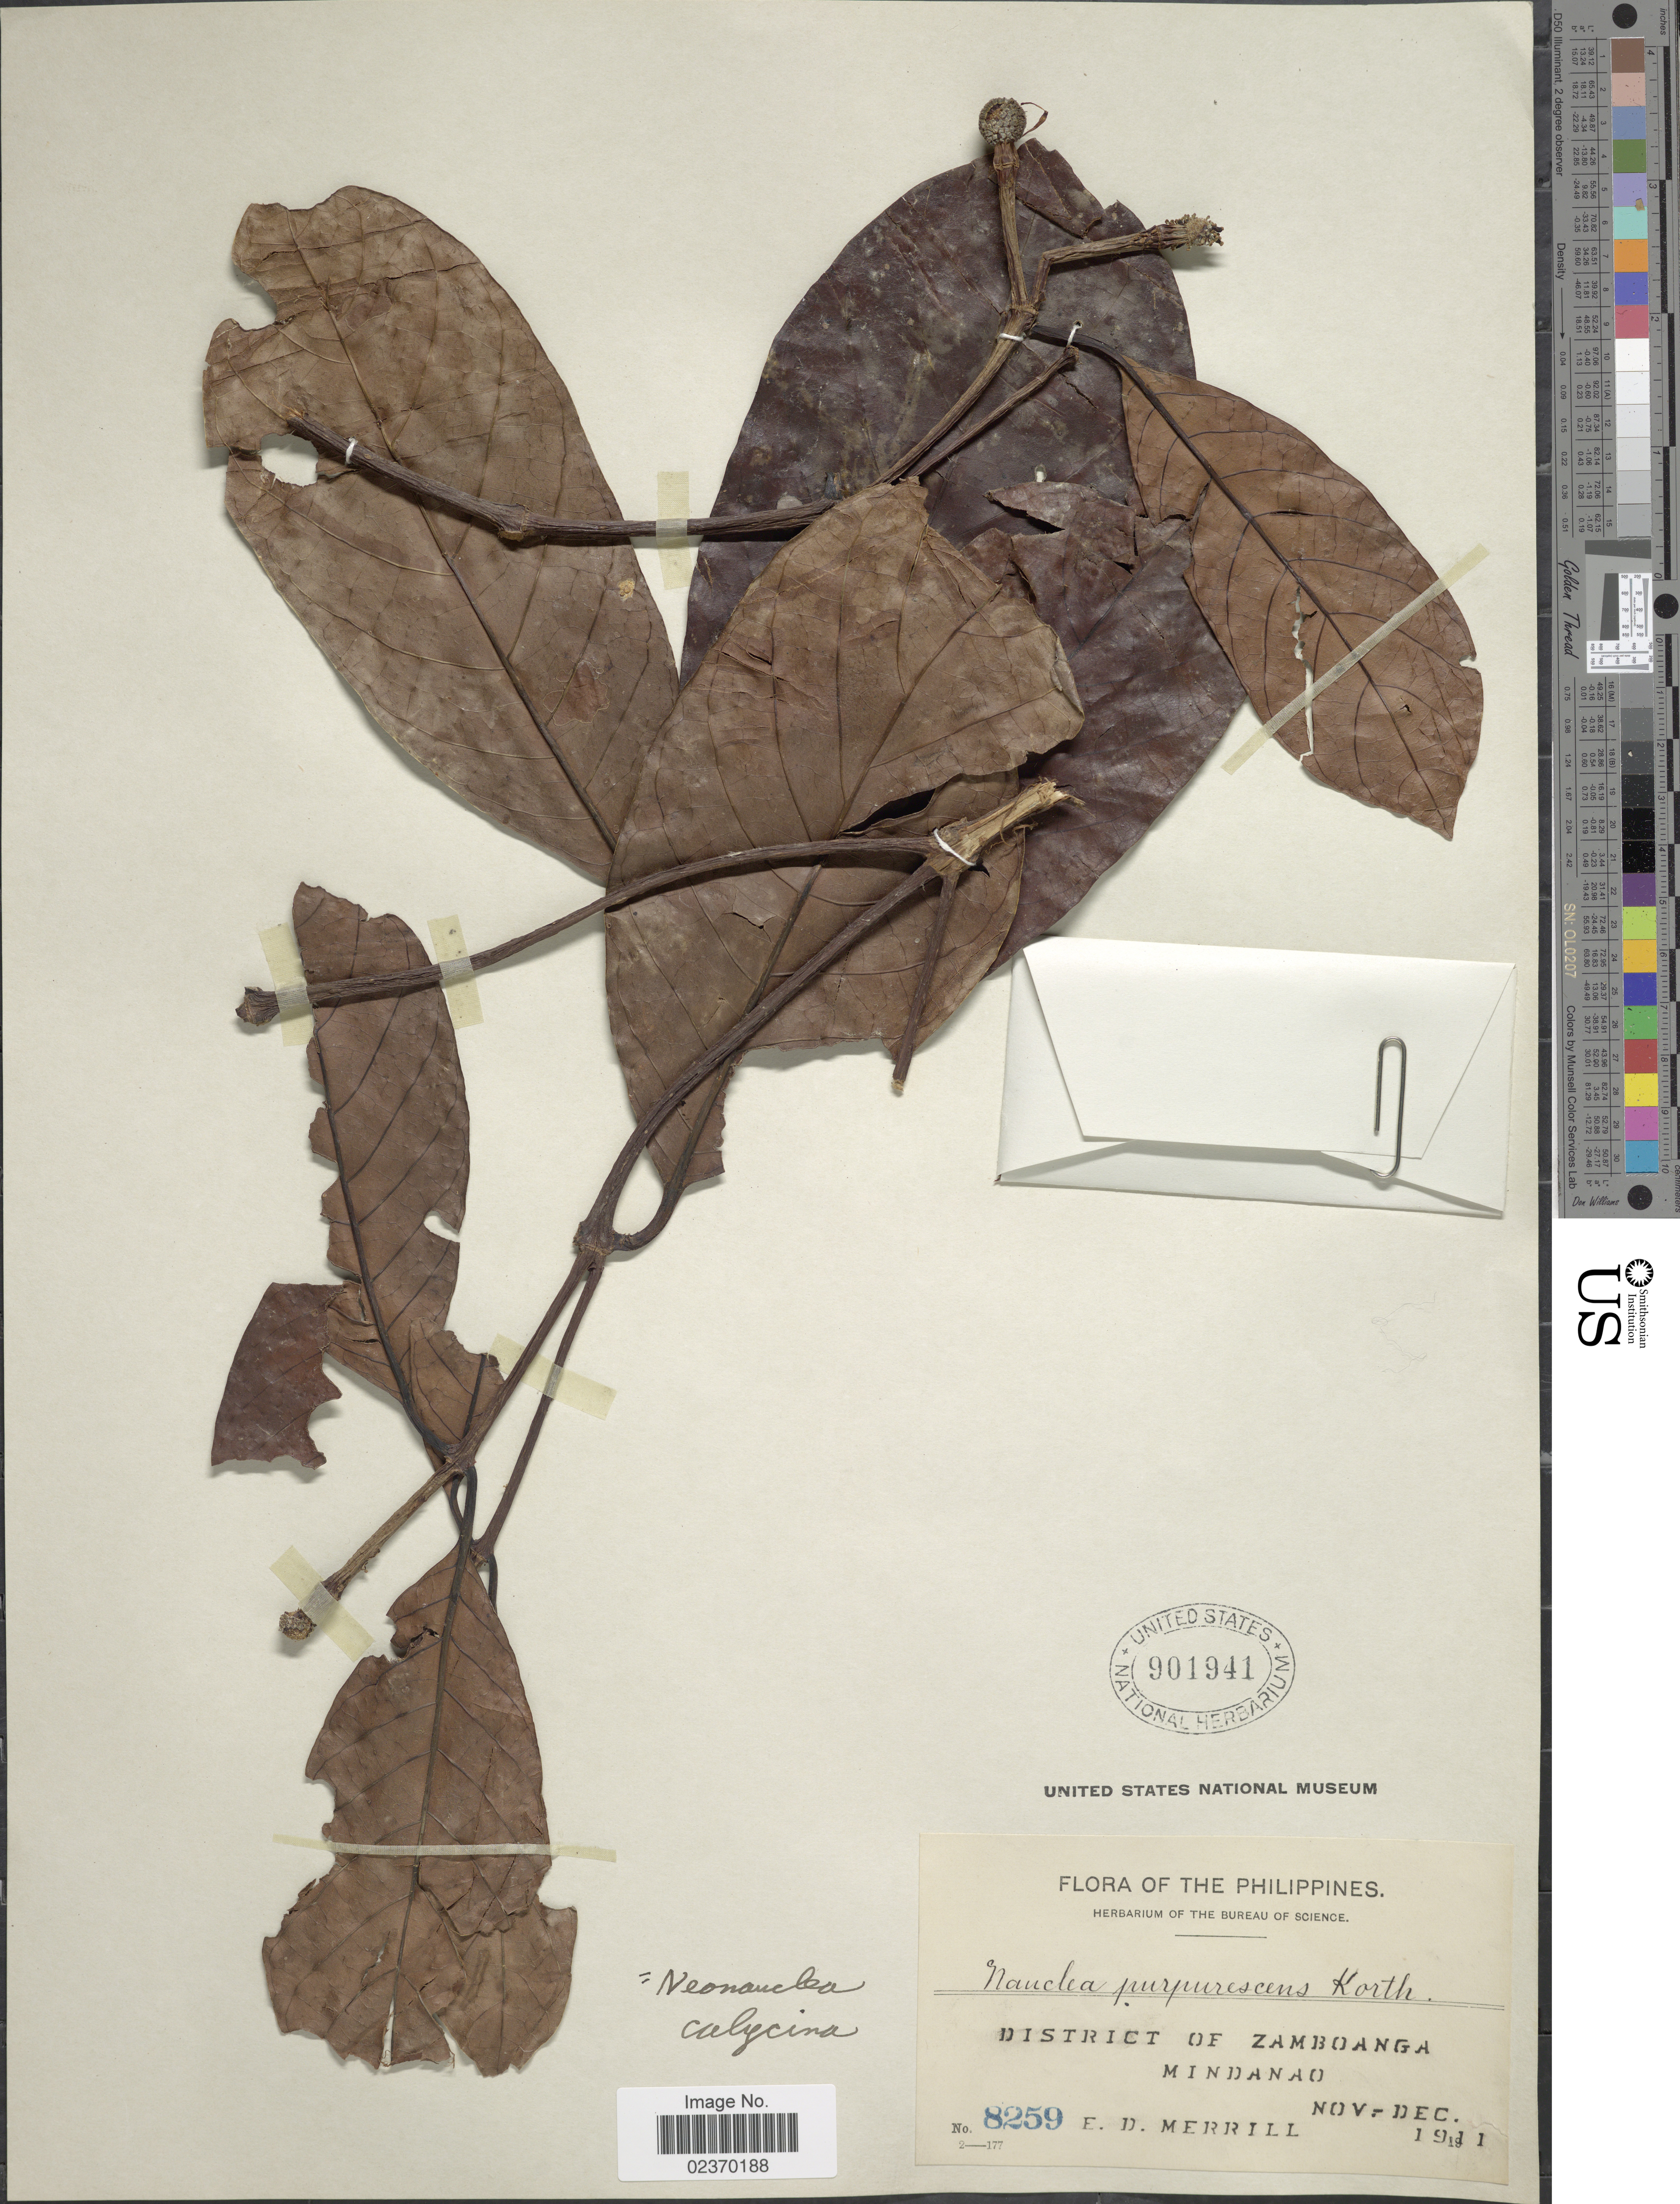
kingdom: Plantae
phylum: Tracheophyta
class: Magnoliopsida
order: Gentianales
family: Rubiaceae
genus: Neonauclea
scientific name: Neonauclea calycina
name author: (Bartl. ex DC.) Merr.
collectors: E. D. Merrill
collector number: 8259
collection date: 1911-11/1911-12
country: Philippines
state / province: Zamboanga Peninsula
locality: District of Zamboanga, Mindanao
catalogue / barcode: US 901941